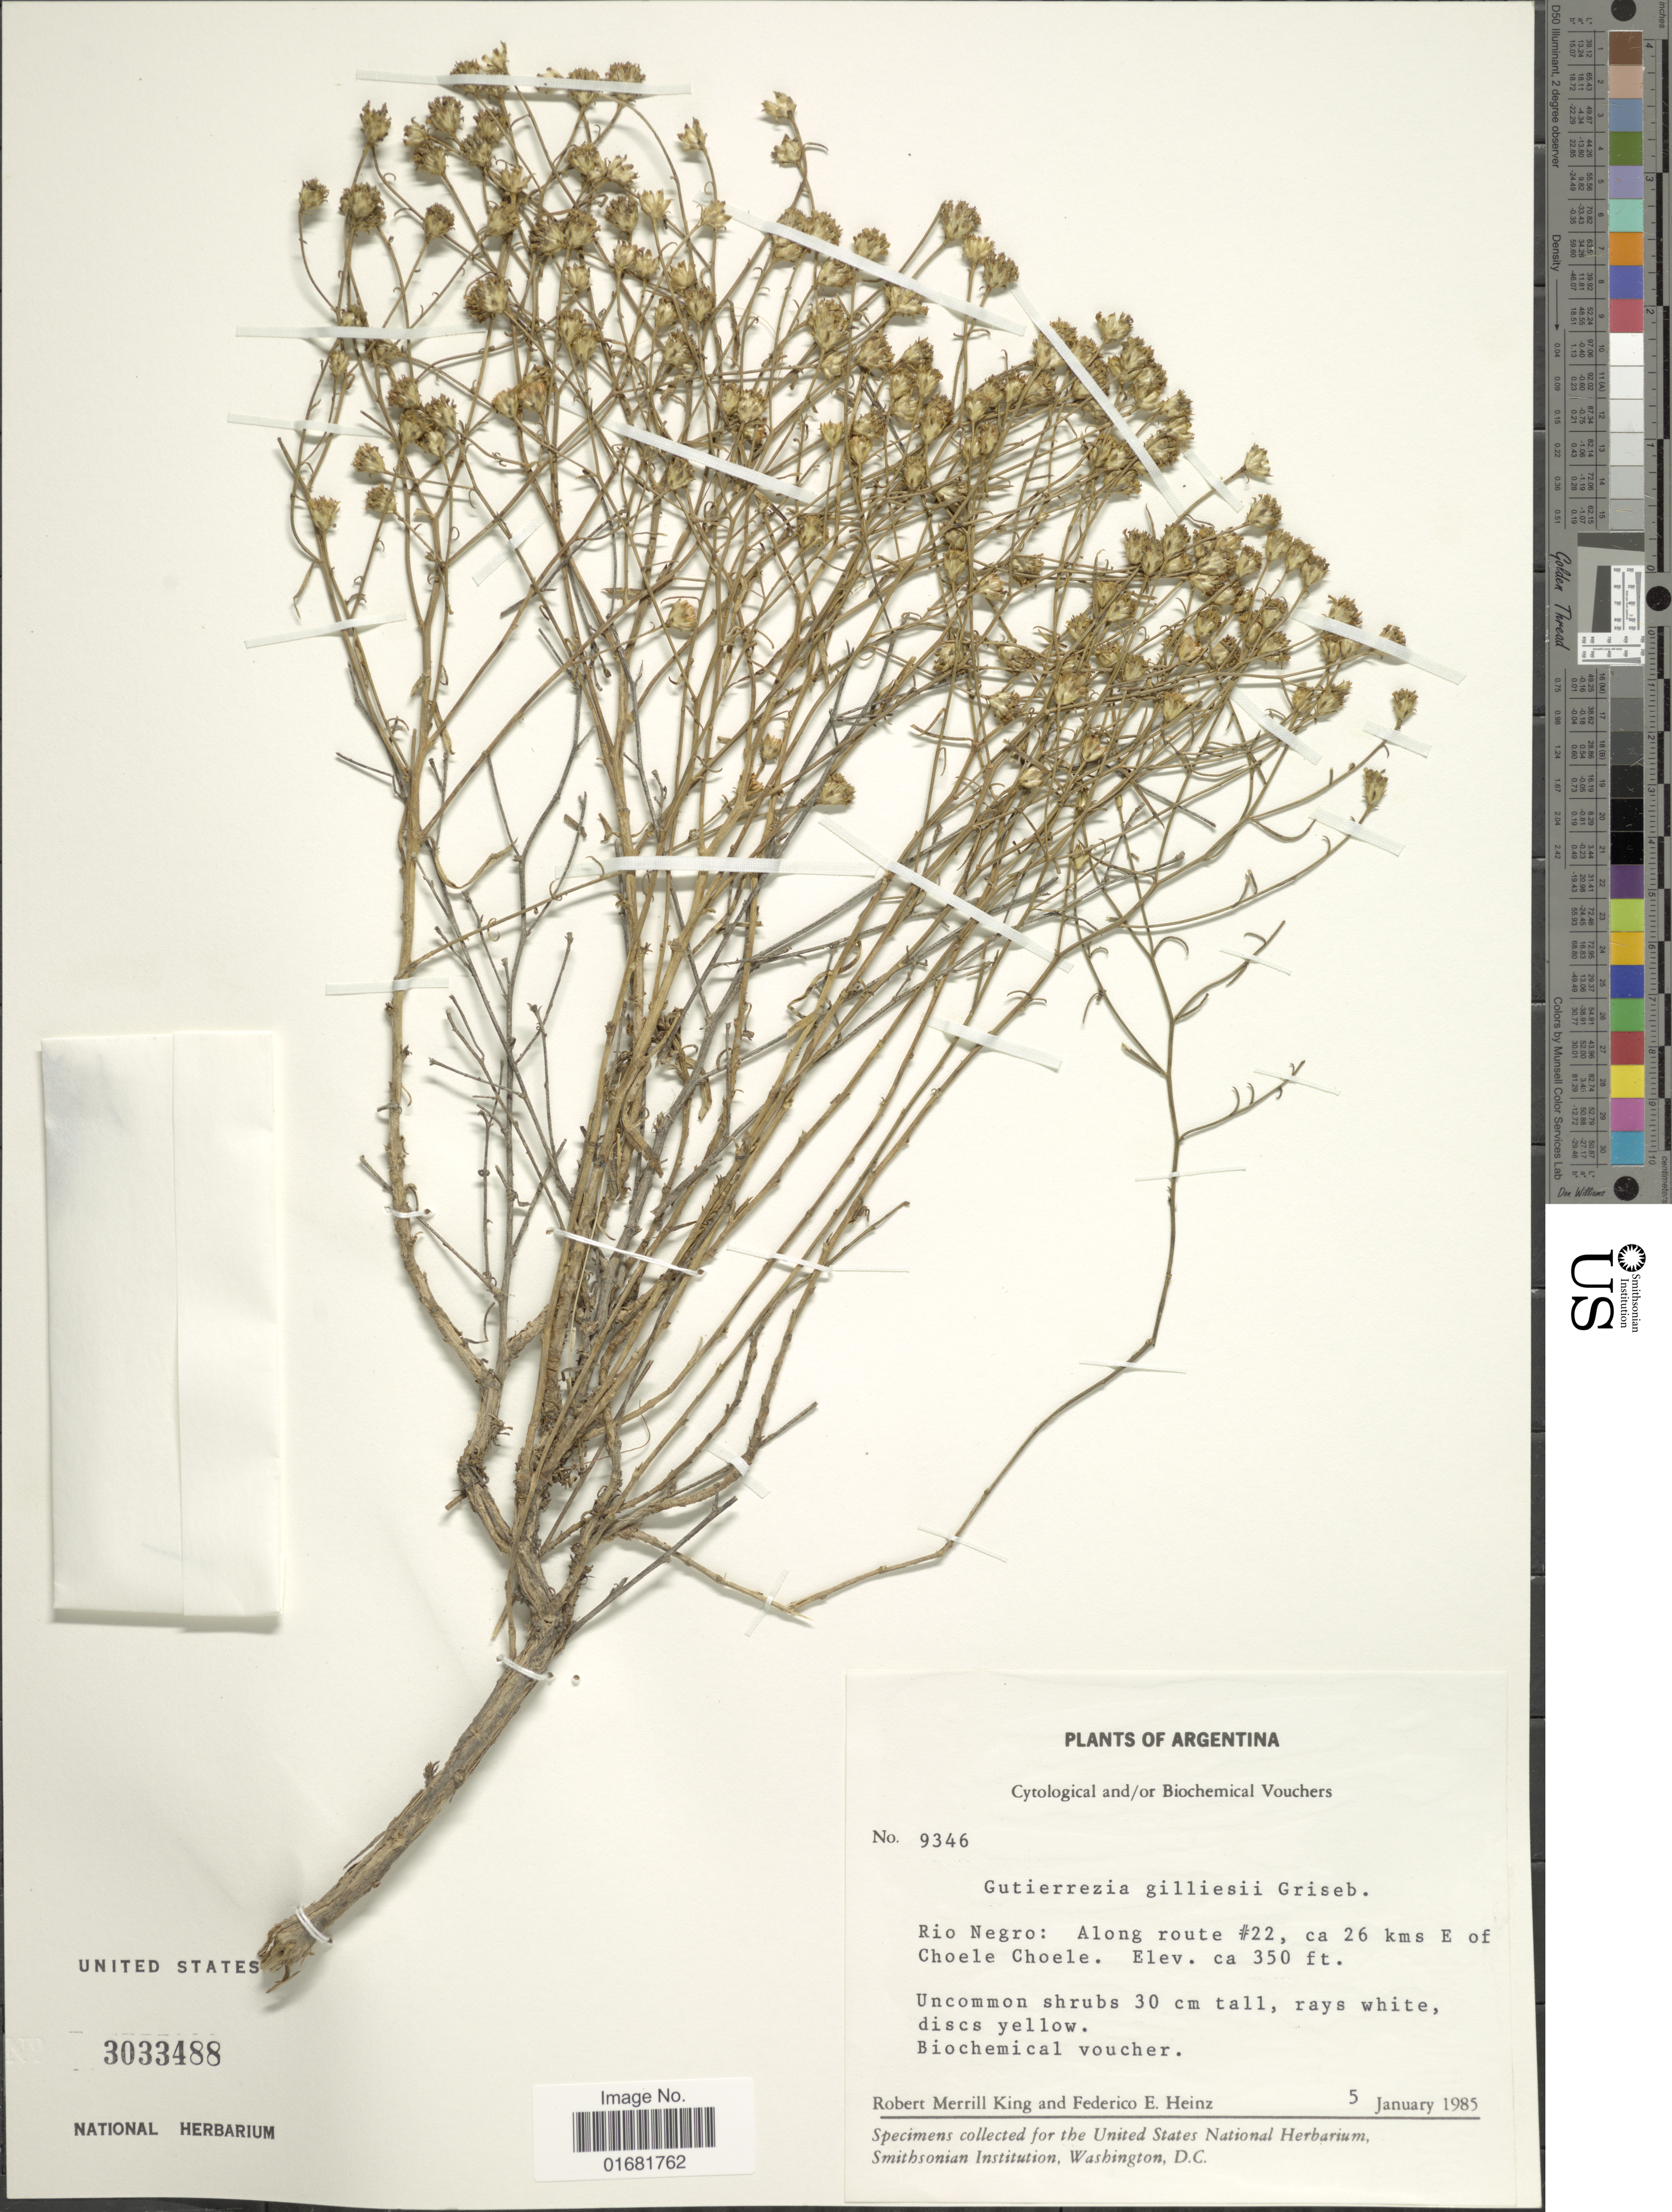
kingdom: Plantae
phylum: Tracheophyta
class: Magnoliopsida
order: Asterales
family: Asteraceae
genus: Gutierrezia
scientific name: Gutierrezia mandonii subsp. gillesii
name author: (Griseb.) Solbrig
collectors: R. M. King & F. Heinz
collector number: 9346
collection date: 1985-01-05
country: Argentina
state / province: Rio Negro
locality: Along route #22, ca 26 kms E of Choele Choele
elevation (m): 107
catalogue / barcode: US 3033488